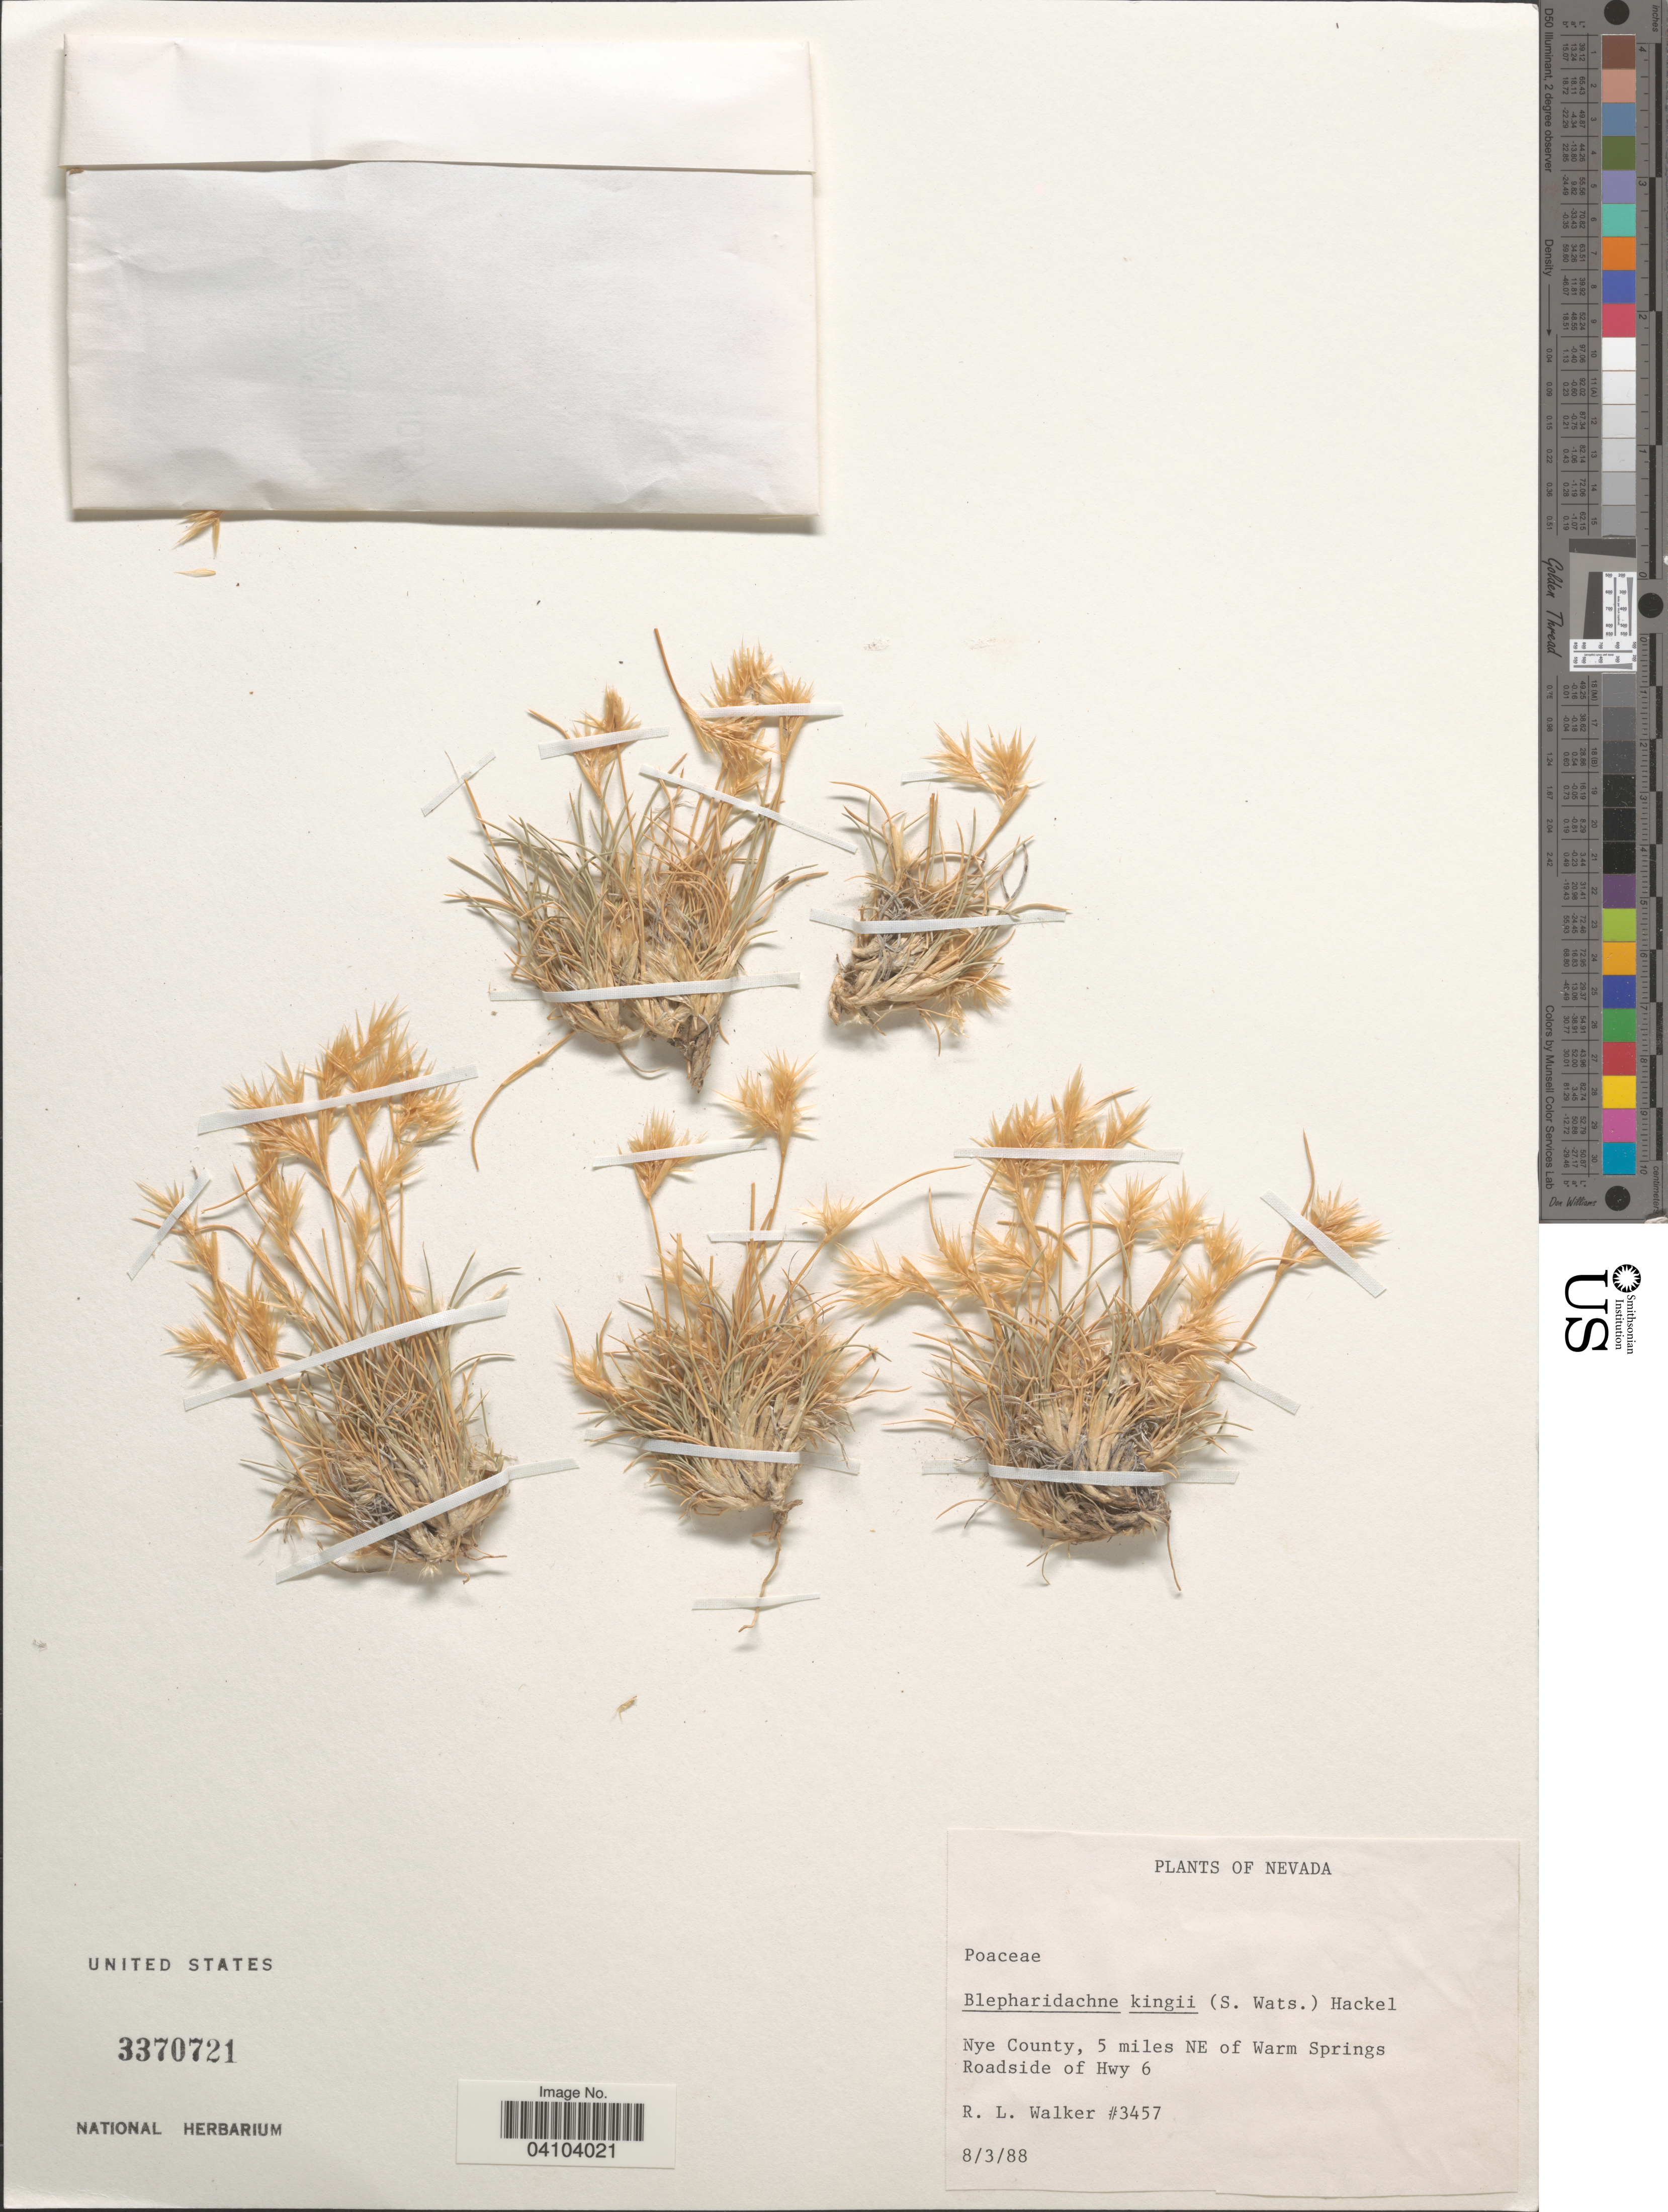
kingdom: Plantae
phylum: Tracheophyta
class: Liliopsida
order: Poales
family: Poaceae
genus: Blepharidachne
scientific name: Blepharidachne kingii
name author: (S. Watson) Hack.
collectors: R. Walker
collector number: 3457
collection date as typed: Transcribed d/m/y: 3/8/88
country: United States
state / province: Nevada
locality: Nye County, 5 miles NE of Warm Springs Roadside of Hwy 6.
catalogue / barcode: US 3370721